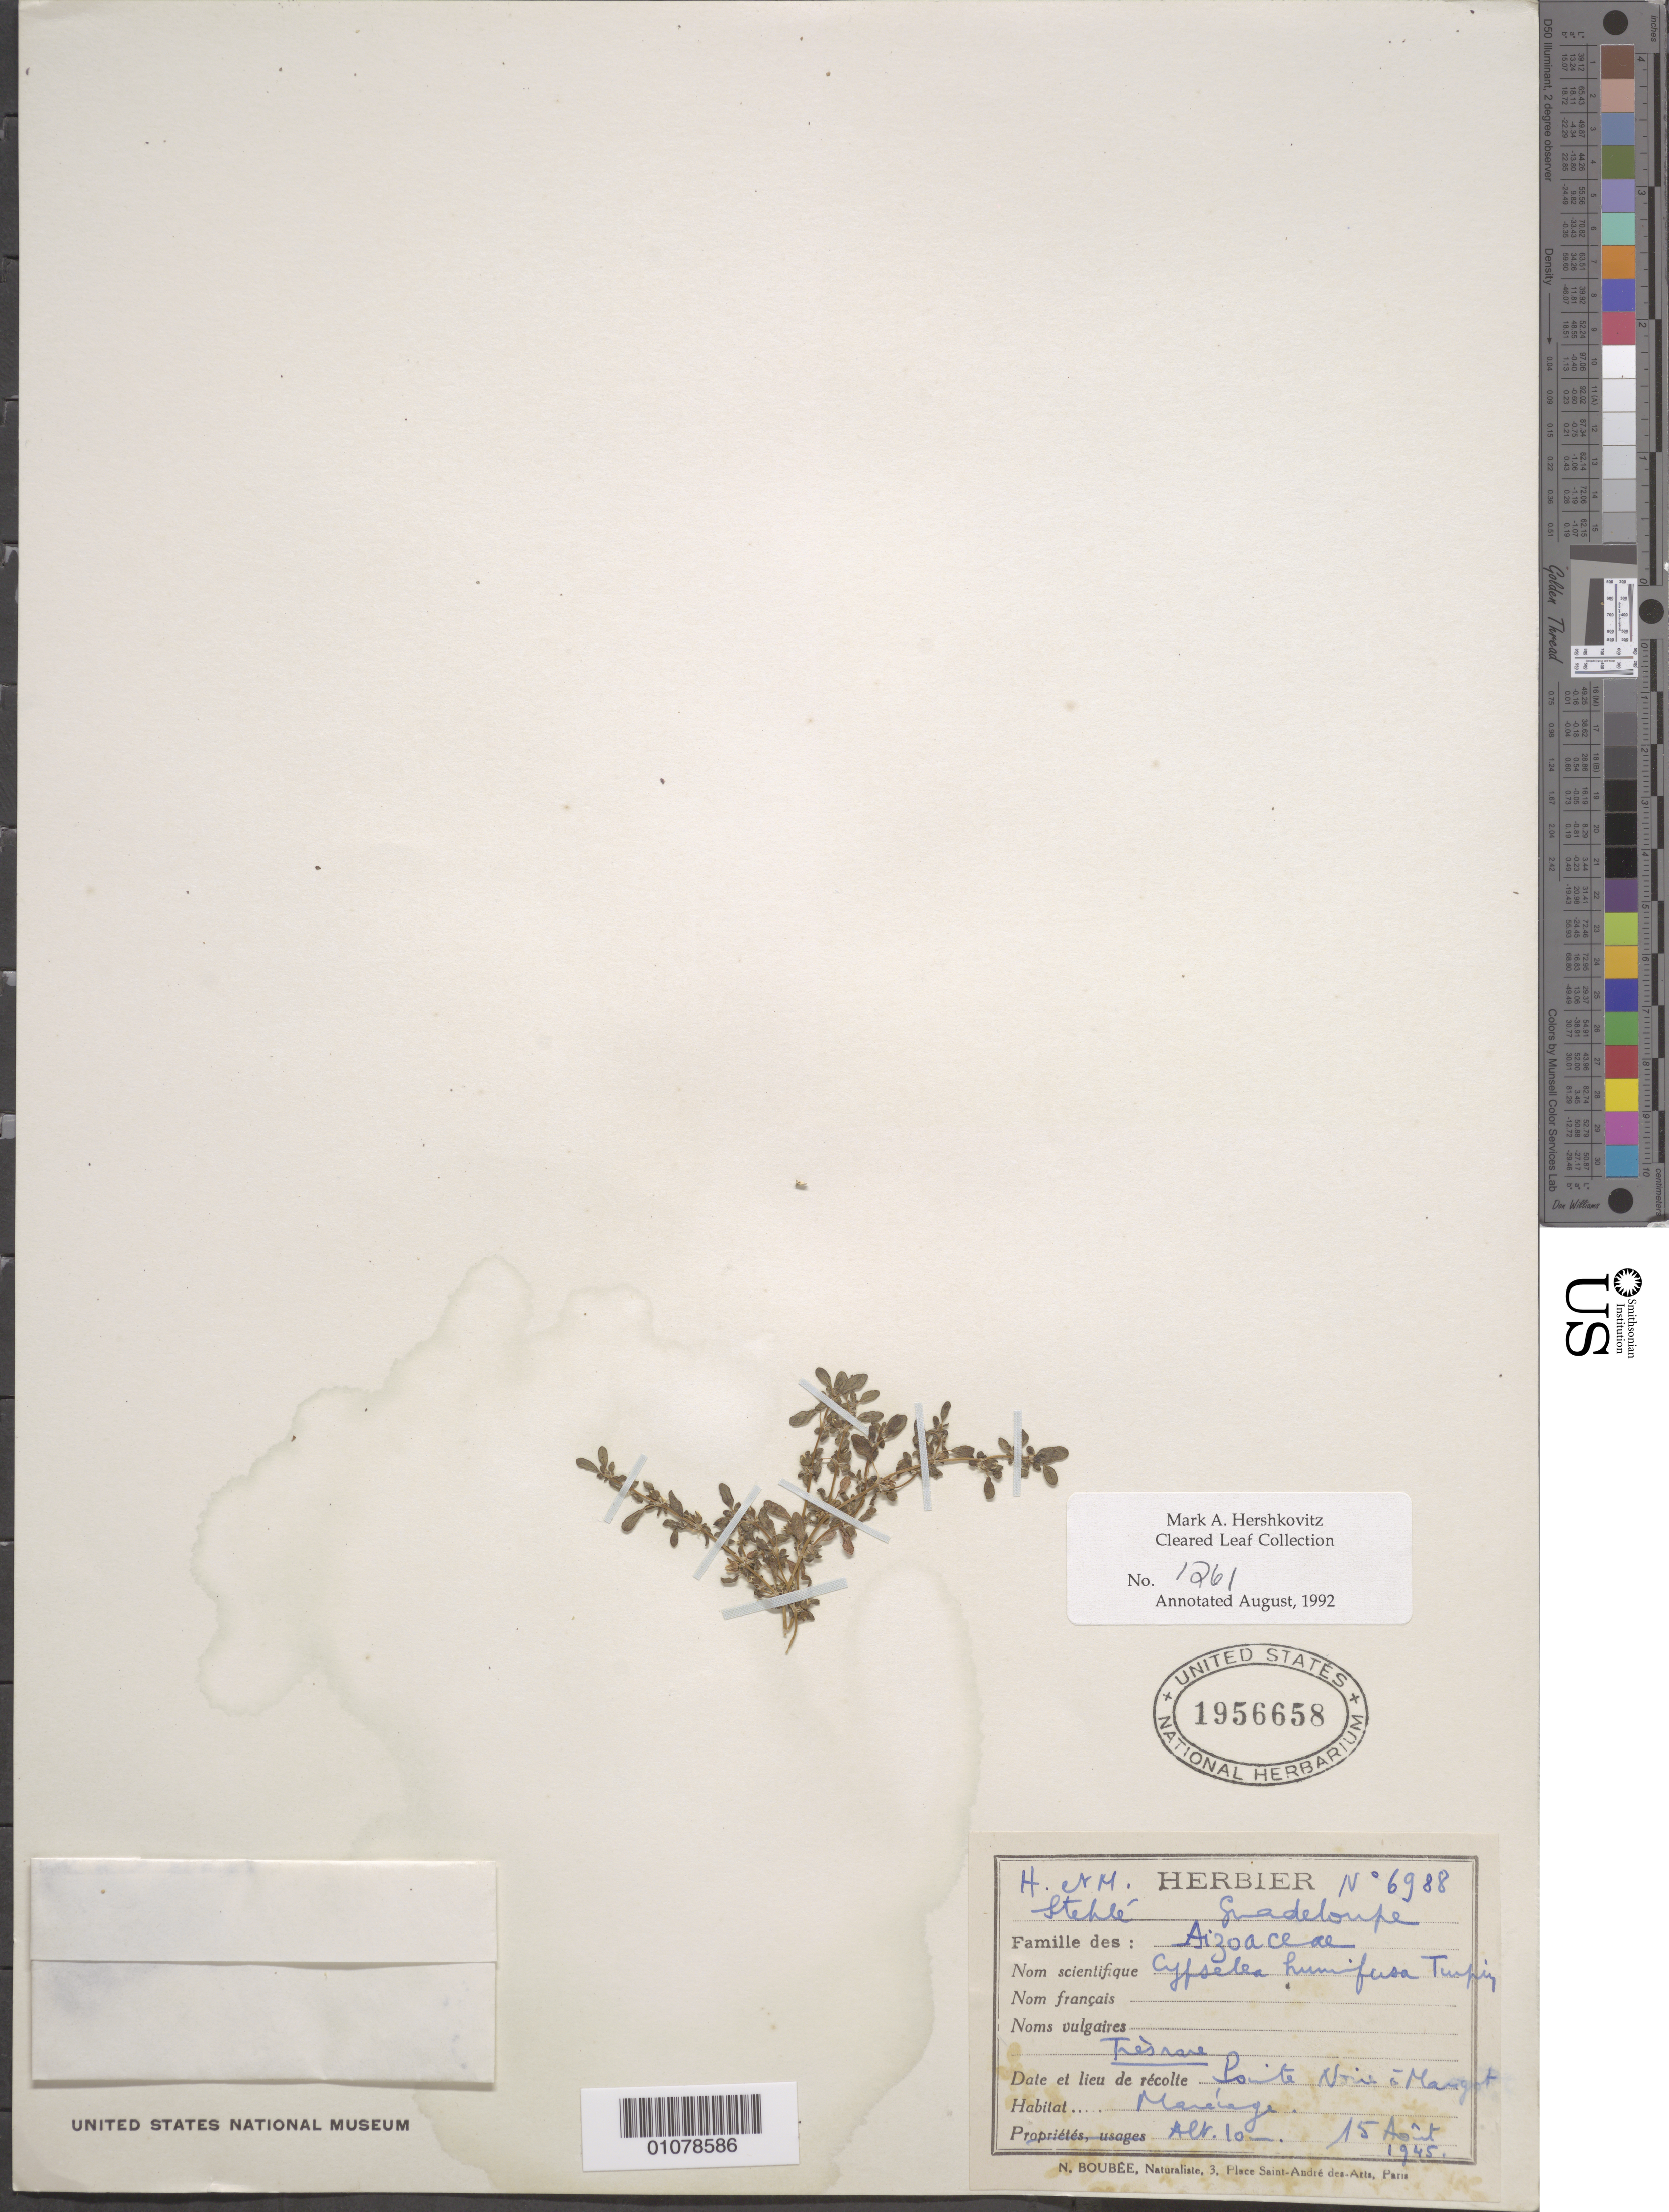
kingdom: Plantae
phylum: Tracheophyta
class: Magnoliopsida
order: Caryophyllales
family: Aizoaceae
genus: Sesuvium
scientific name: Sesuvium humifusum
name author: (Turpin) Bohley & G. Kadereit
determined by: Strong, Mark T., (BOT), Smithsonian Institution - National Museum of Natural History (UNITED STATES)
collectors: H. Stehlé & M. Stehlé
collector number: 6988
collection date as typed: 15 Aug 1945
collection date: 1945-08-15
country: Guadeloupe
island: Basse Terre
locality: Pointe Noire a Marigot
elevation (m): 10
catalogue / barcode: US 1956658